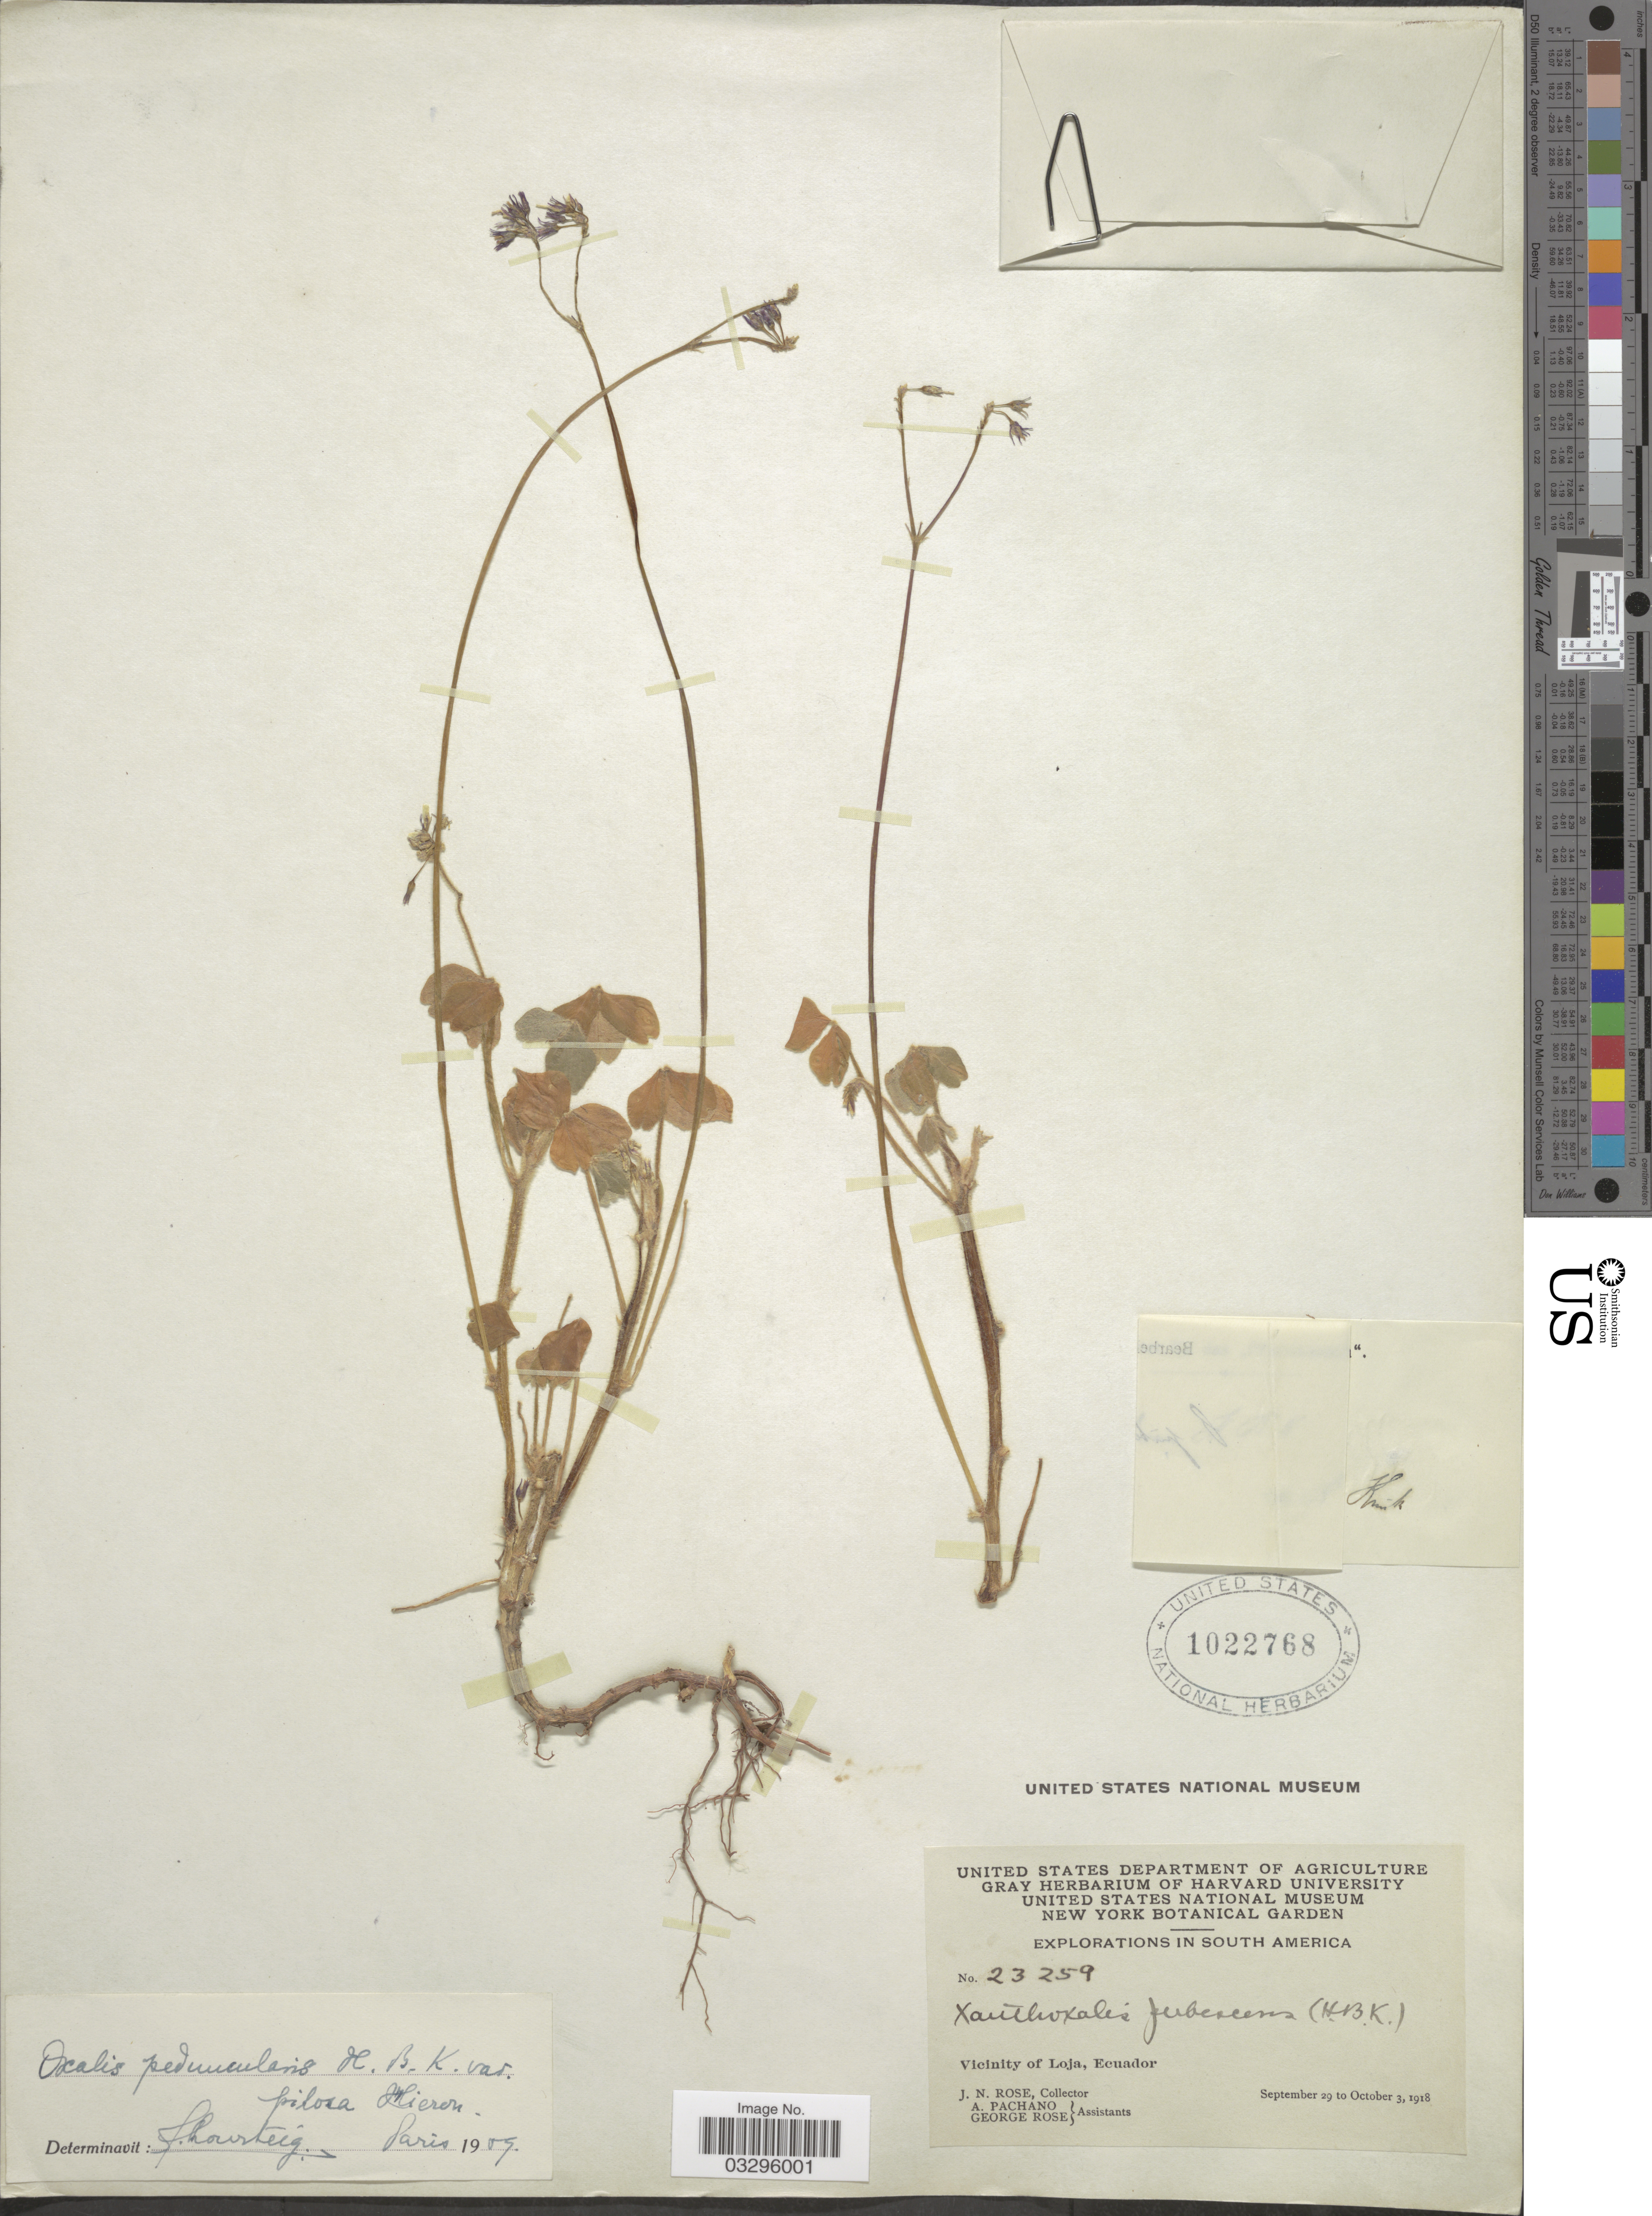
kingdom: Plantae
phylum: Tracheophyta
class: Magnoliopsida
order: Oxalidales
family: Oxalidaceae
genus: Oxalis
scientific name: Oxalis peduncularis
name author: Kunth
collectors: J. N. Rose, A. Pachano & G. Rose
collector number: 23259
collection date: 1918-09-29/1918-10-03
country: Ecuador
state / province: Loja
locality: Vicinity of Loja.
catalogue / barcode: US 1022768